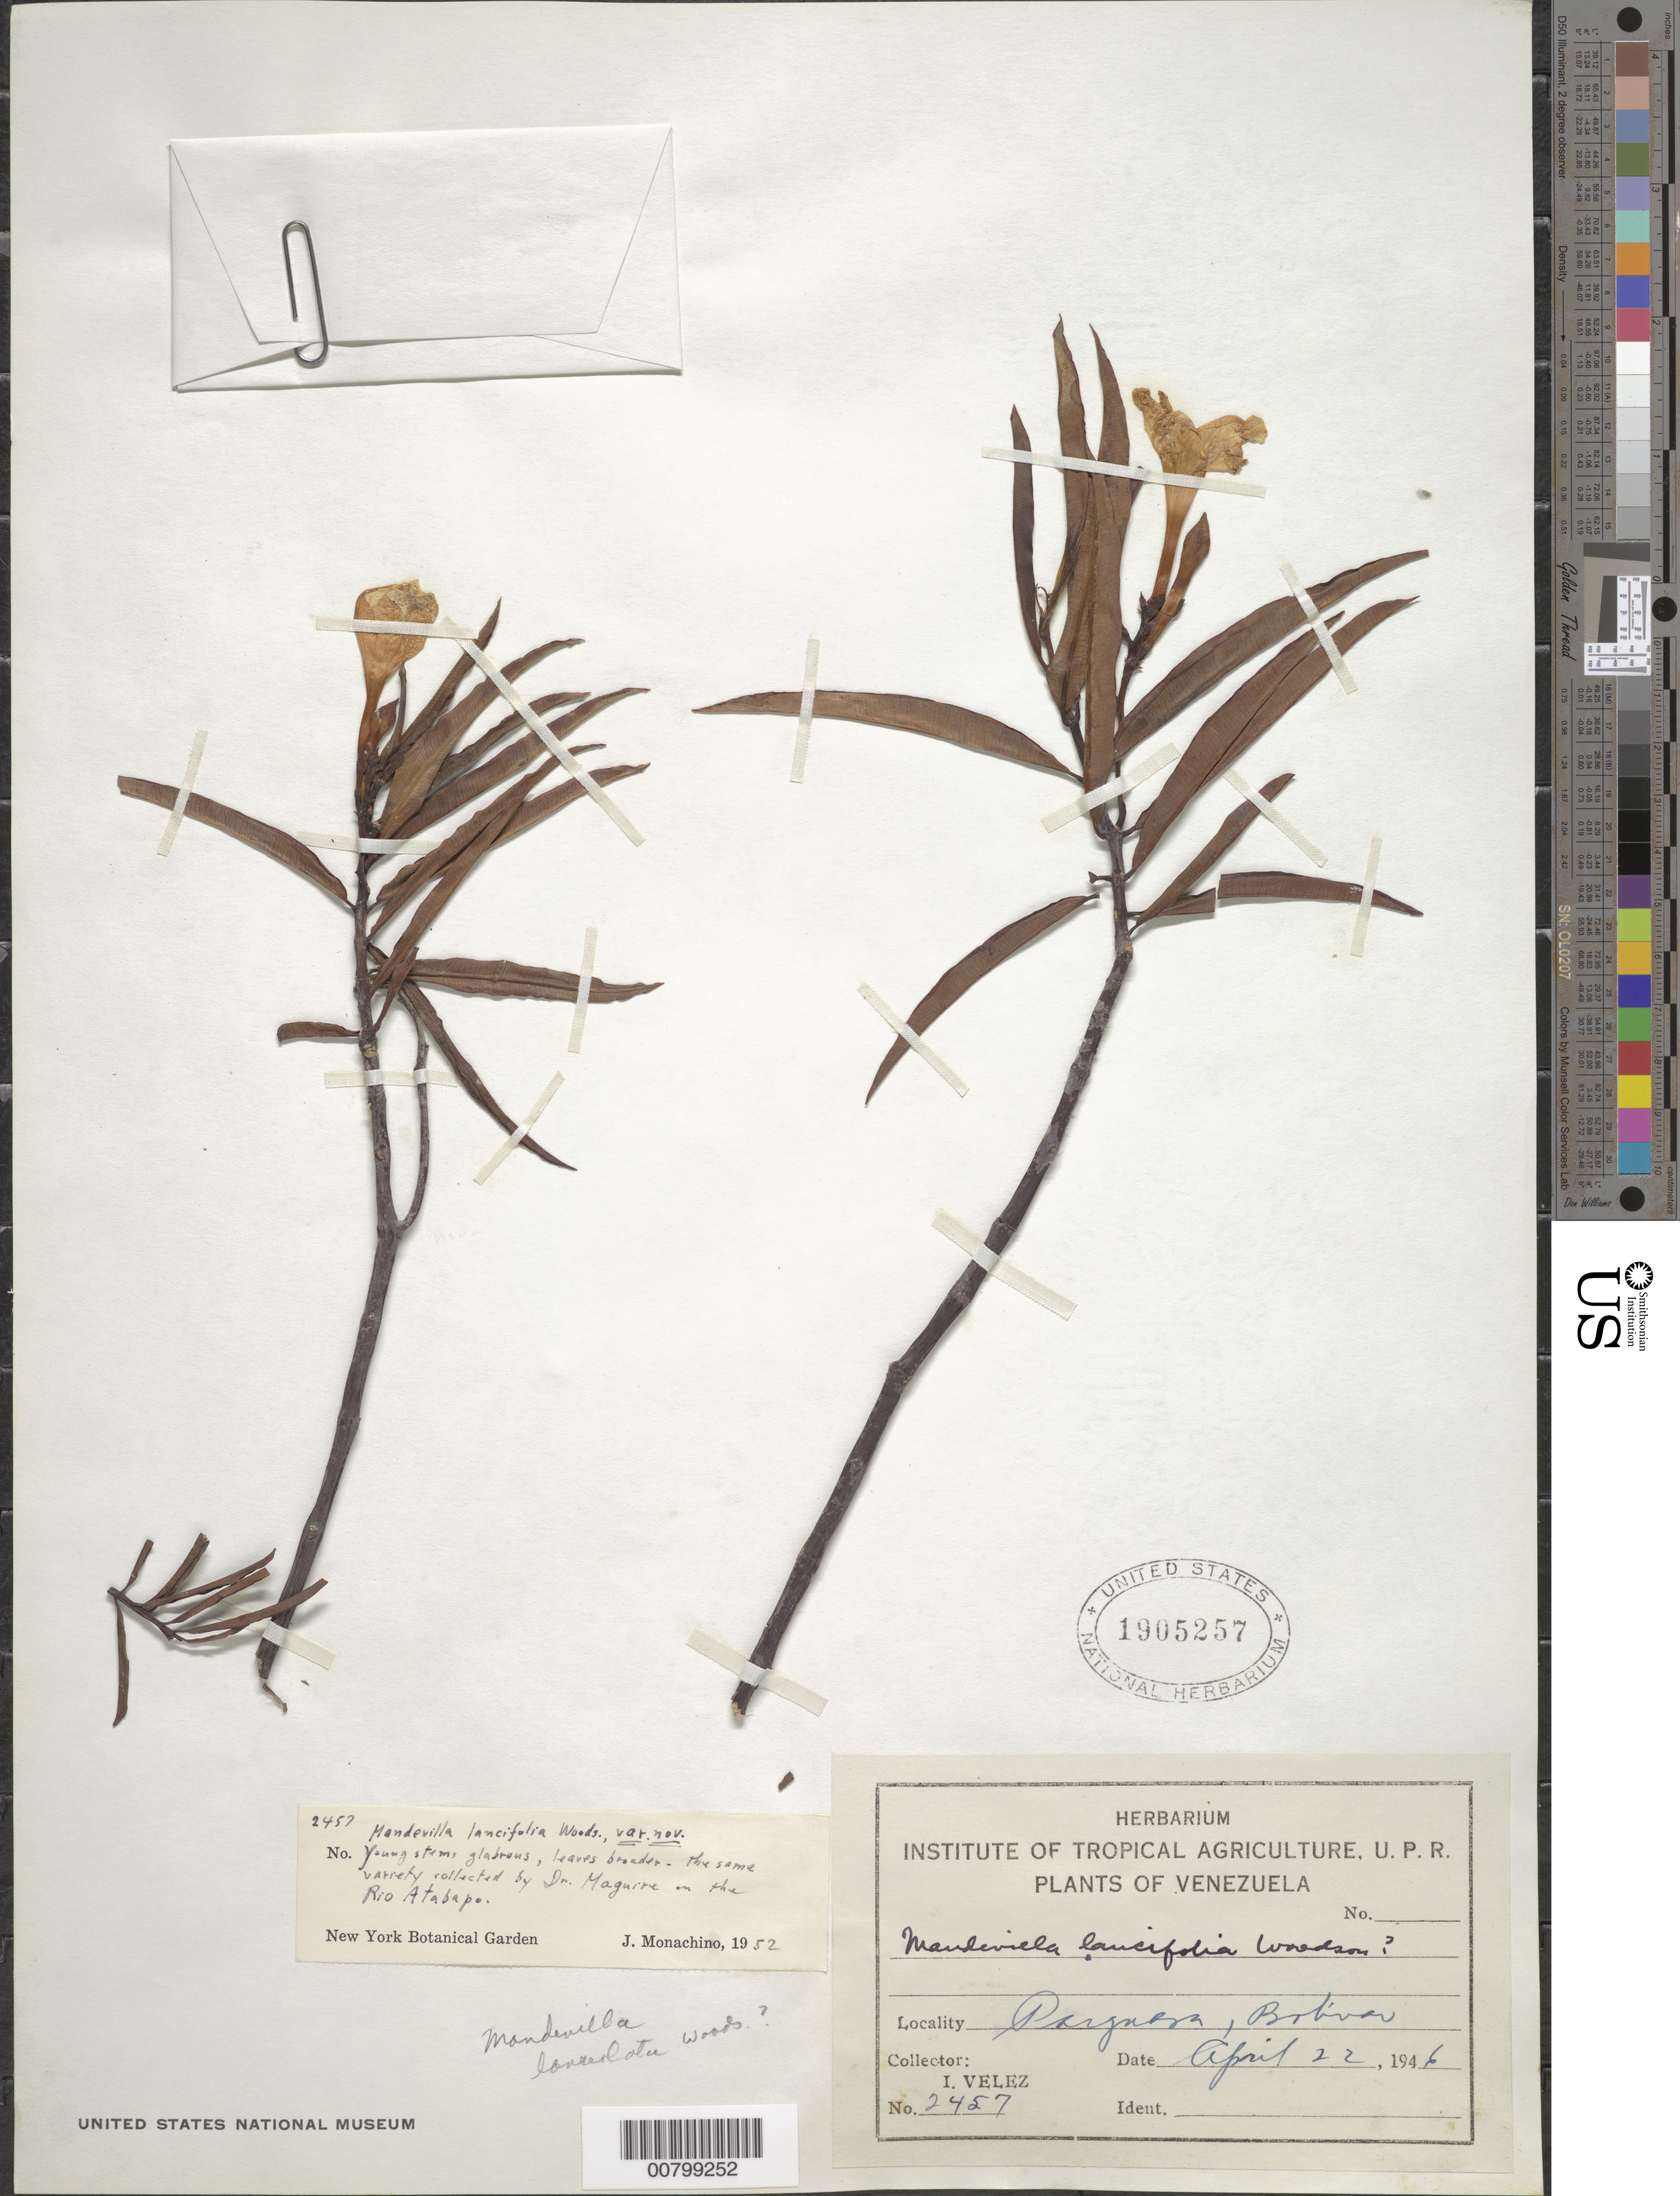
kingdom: Plantae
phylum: Tracheophyta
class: Magnoliopsida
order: Gentianales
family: Apocynaceae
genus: Mandevilla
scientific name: Mandevilla lancifolia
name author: Woodson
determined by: Monachino, J. V.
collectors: I. Velez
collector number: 2457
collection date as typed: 22-Apr-46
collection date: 1946-04-22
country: Venezuela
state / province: Bolívar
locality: Parguasa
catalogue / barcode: US 1905257